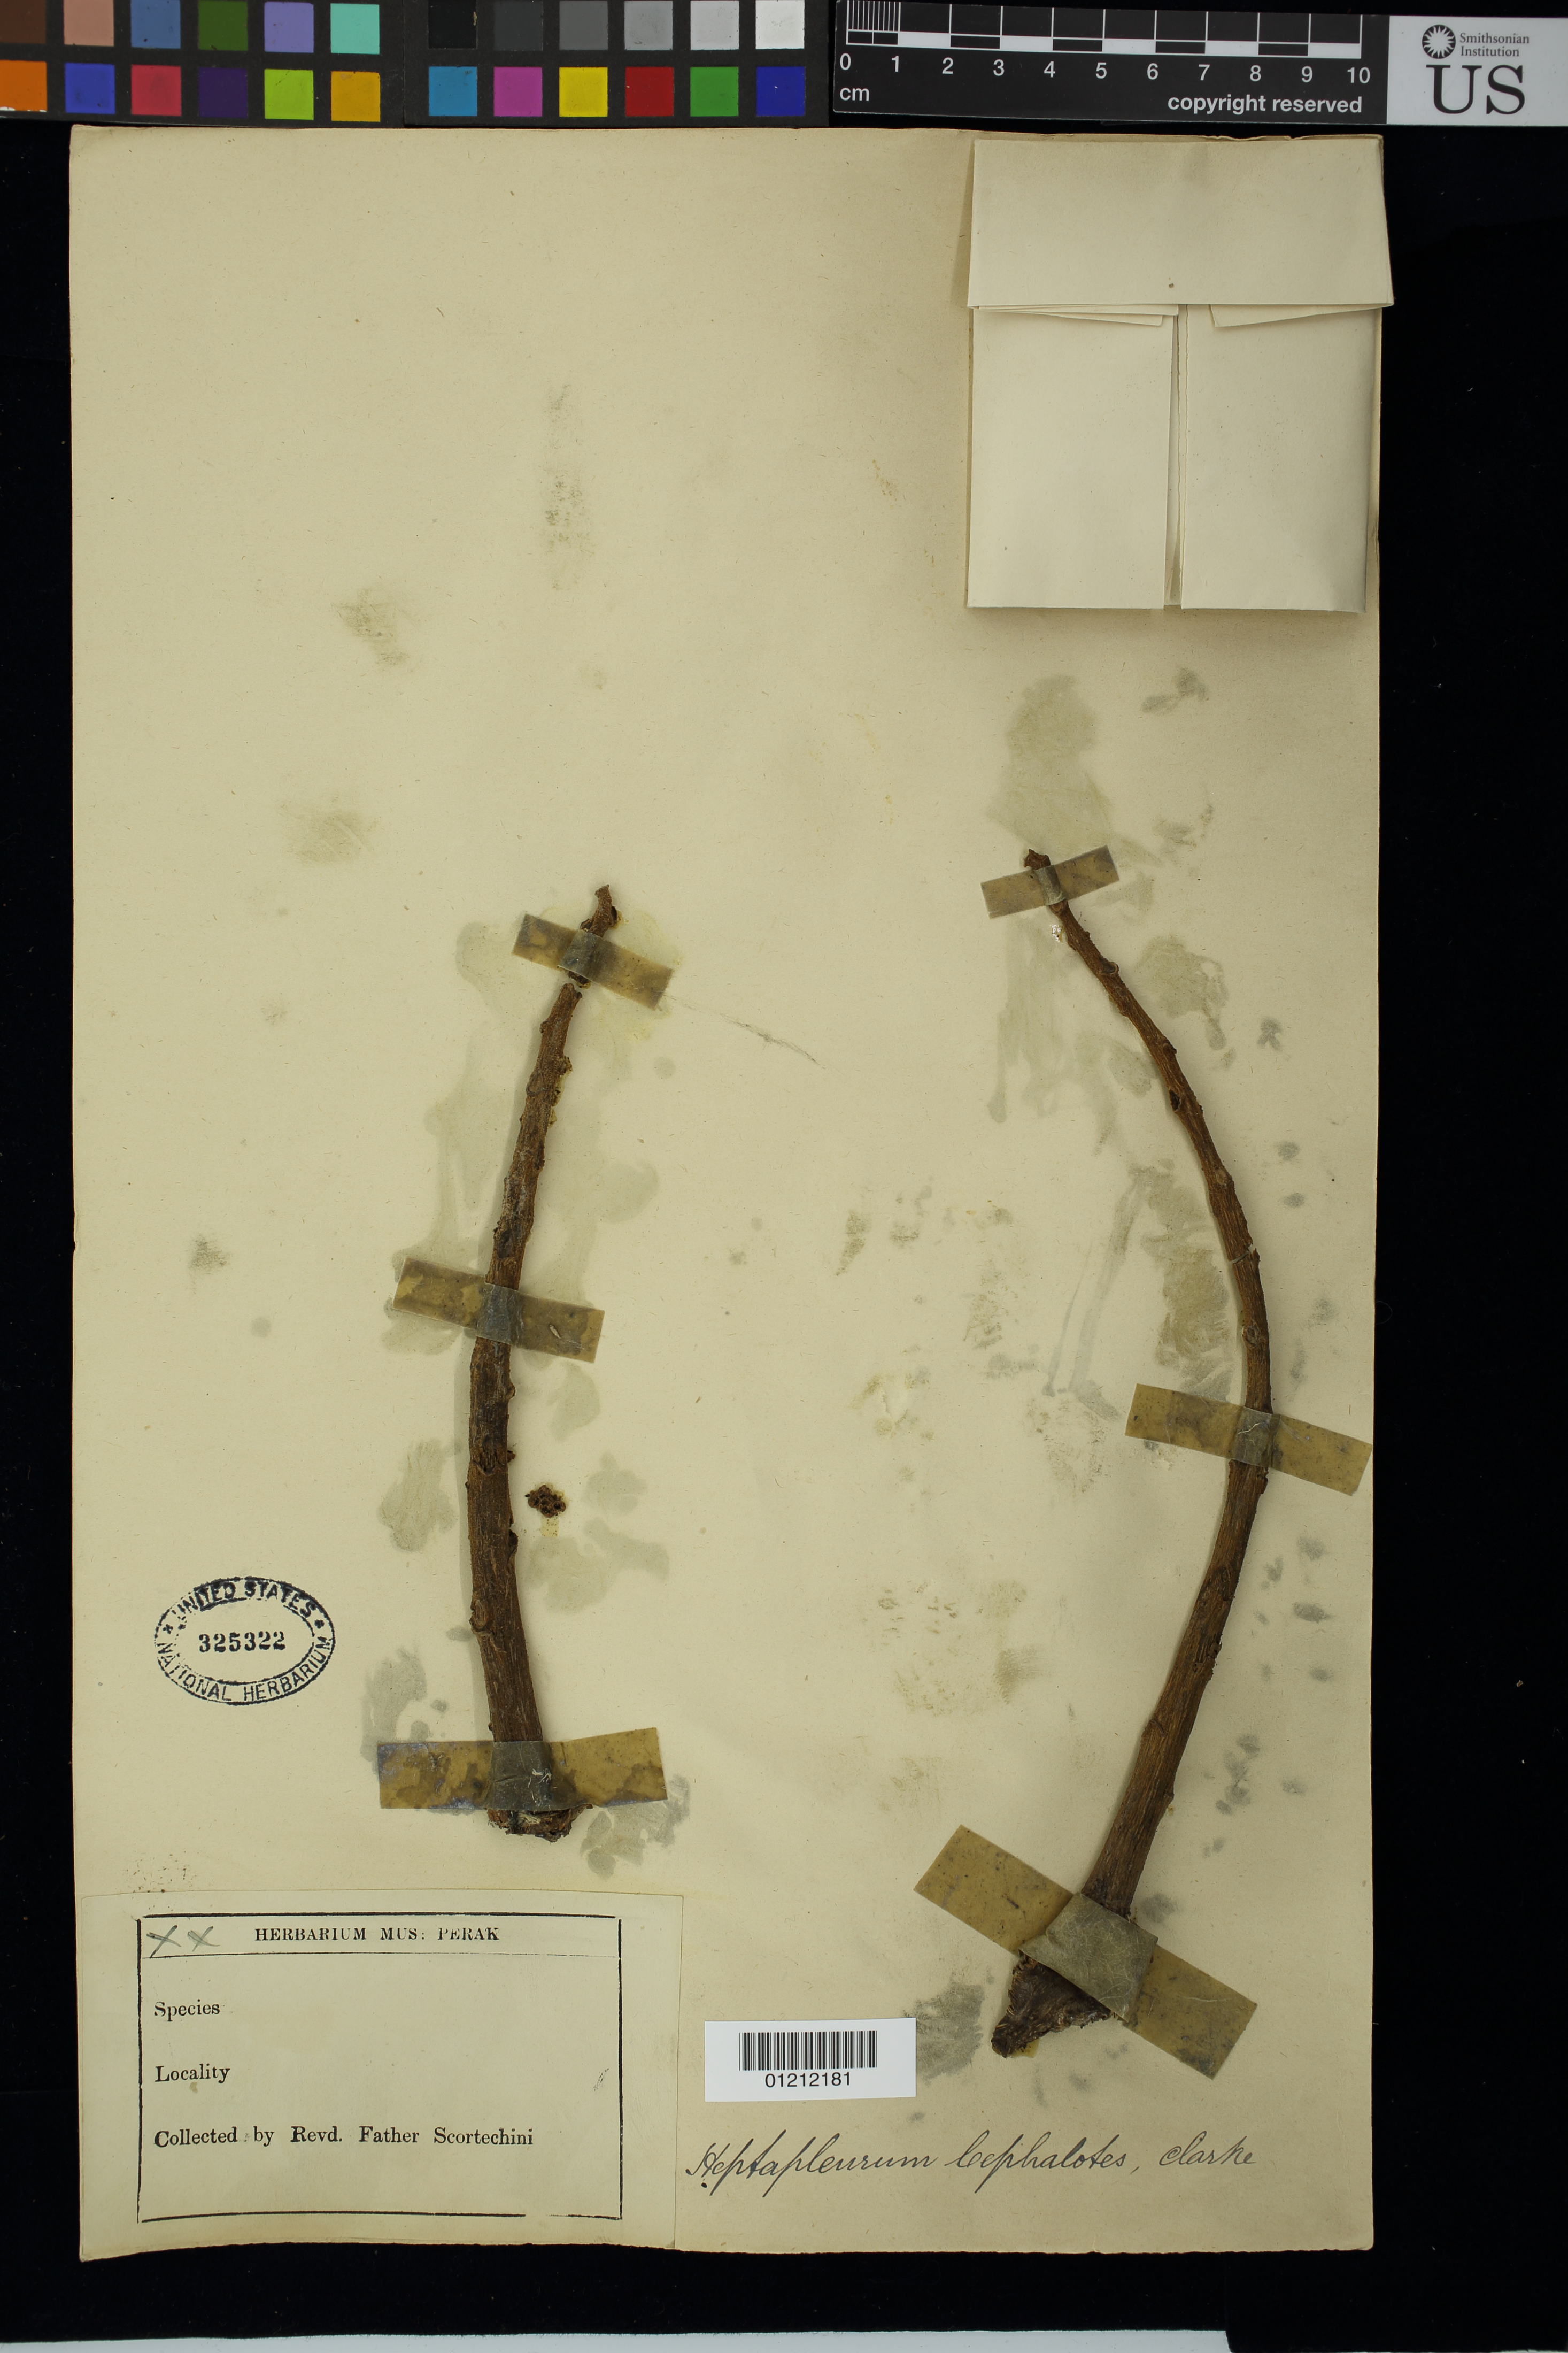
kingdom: Plantae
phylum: Tracheophyta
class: Magnoliopsida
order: Apiales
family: Araliaceae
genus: Schefflera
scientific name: Schefflera cephalotes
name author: (C.B. Clarke) Harms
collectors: B. Scortechini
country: Malaysia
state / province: Perak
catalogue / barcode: US 325322